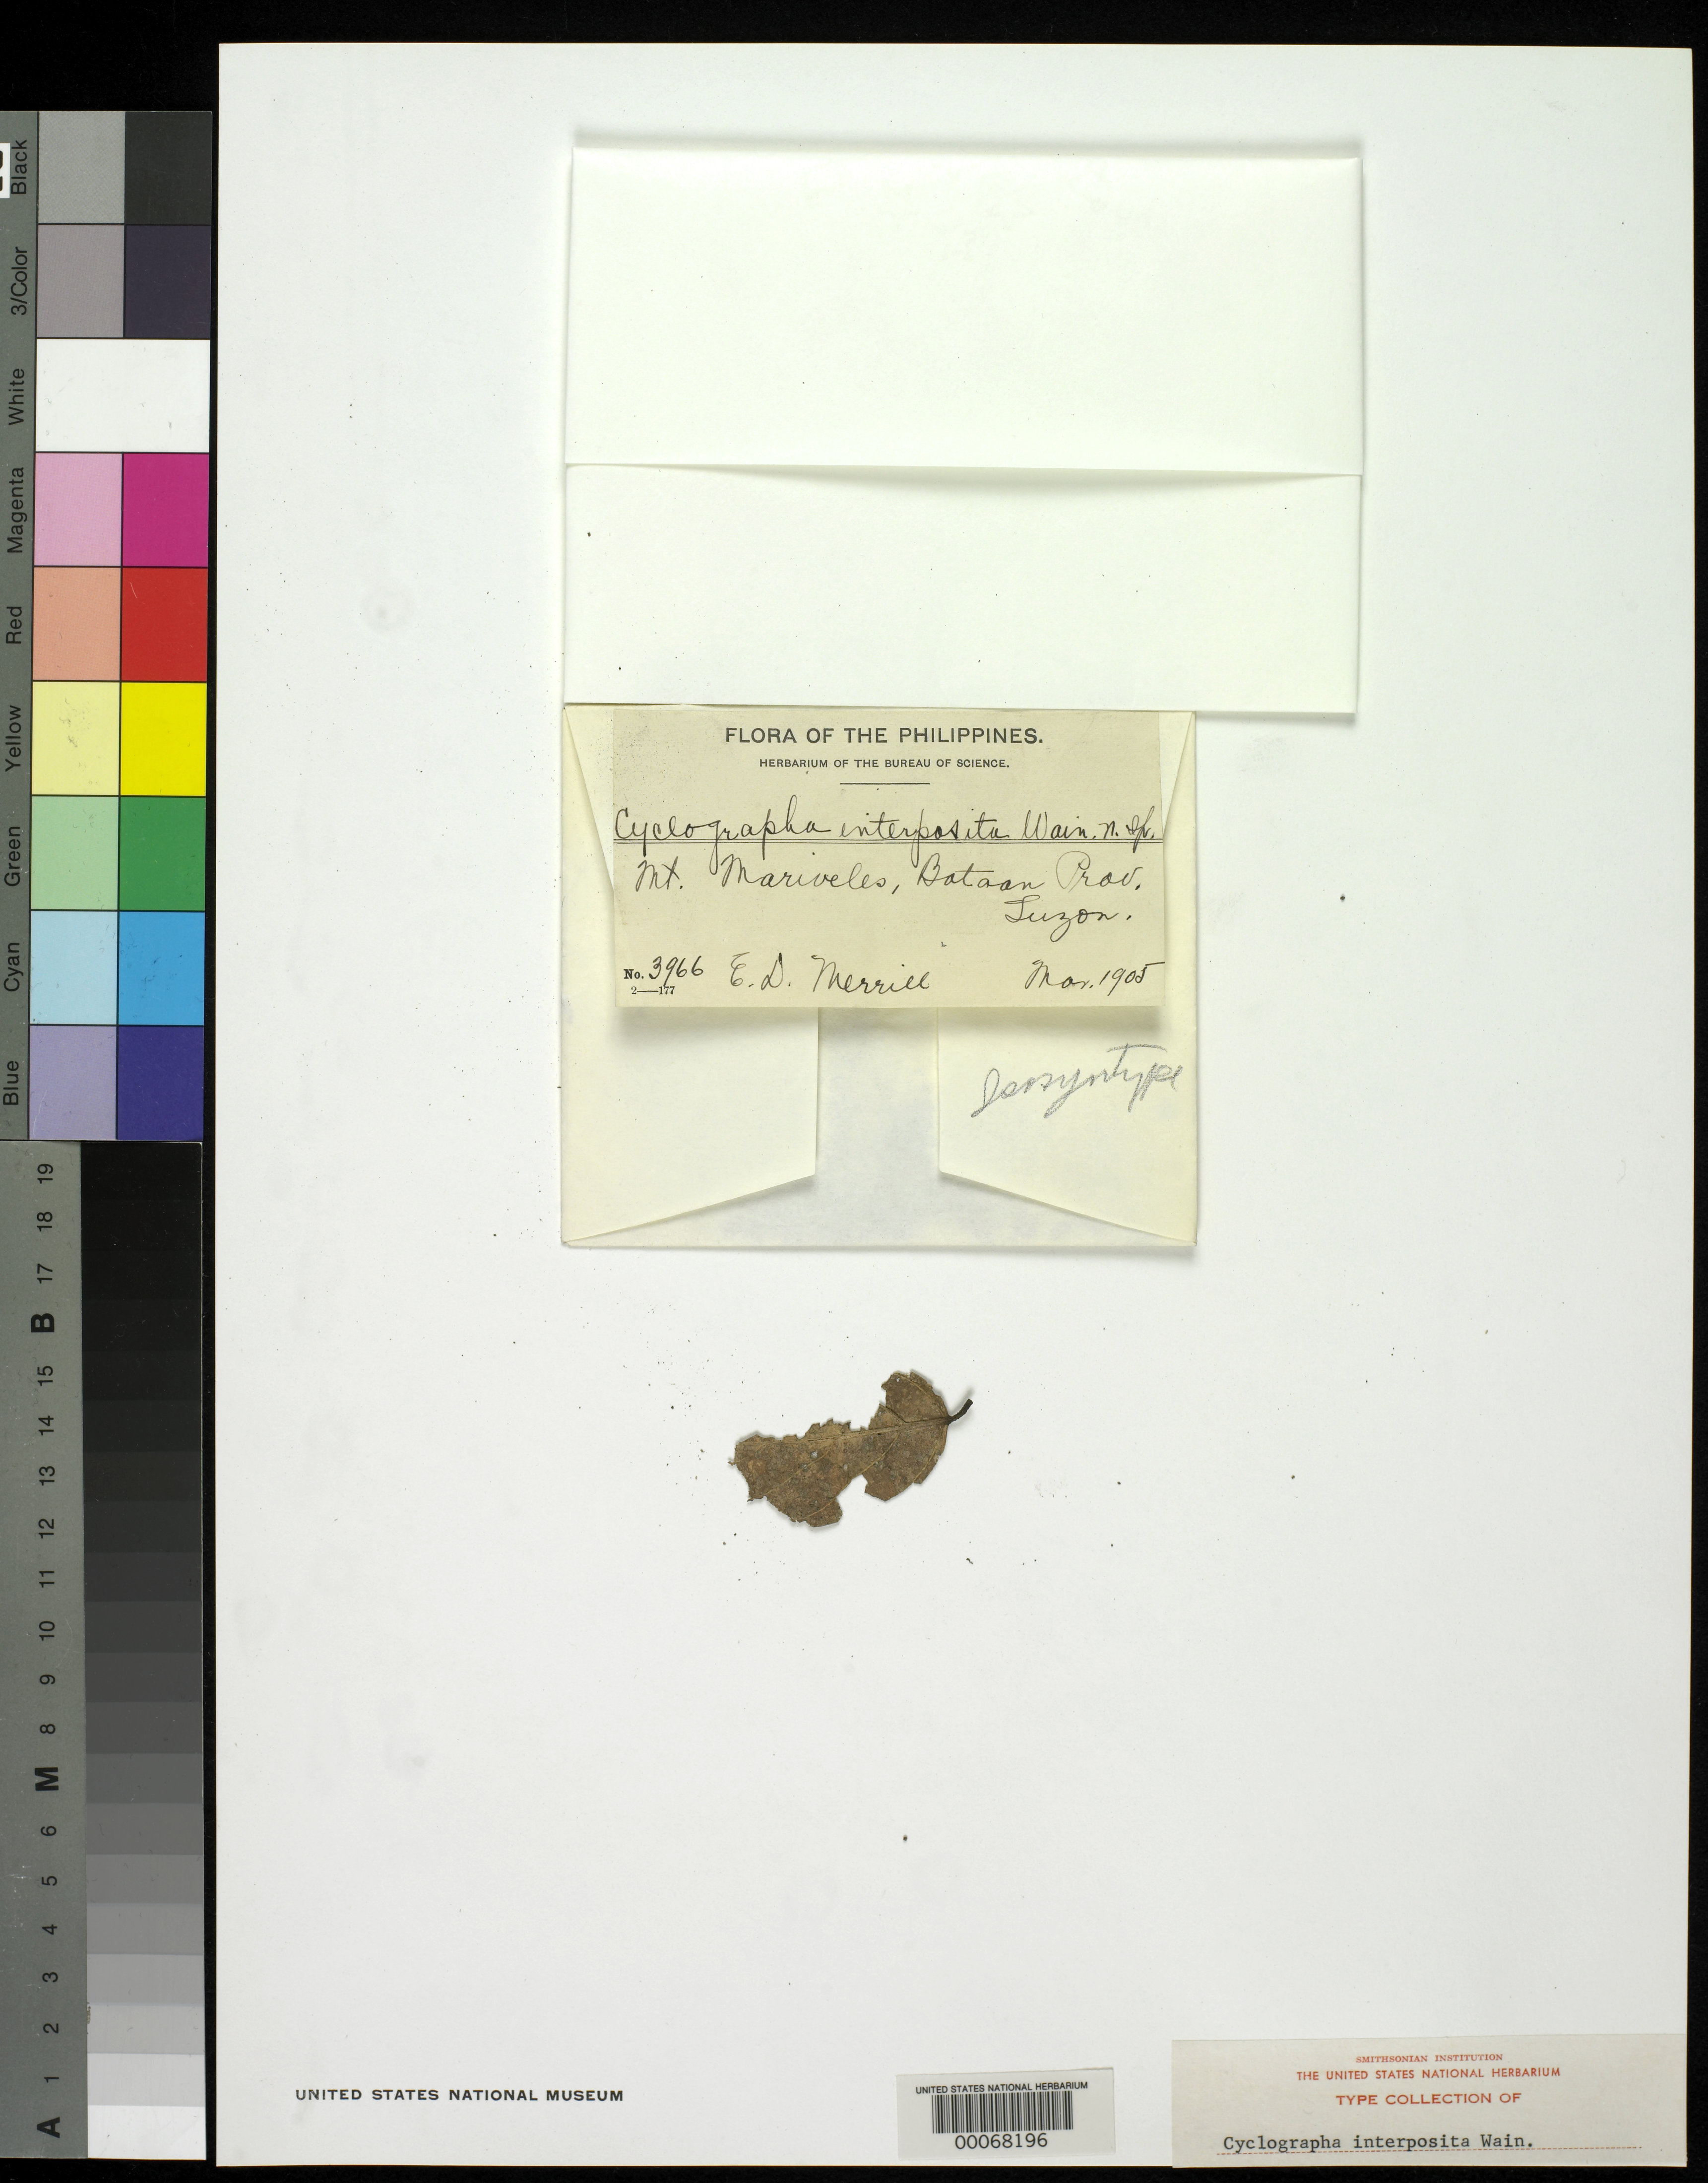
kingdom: Fungi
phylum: Ascomycota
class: Arthoniomycetes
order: Arthoniales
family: Arthoniaceae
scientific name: Cyclographa interposita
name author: Vain.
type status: Isosyntype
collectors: E. D. Merrill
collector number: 3966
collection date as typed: Mar 1905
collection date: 1905-03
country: Philippines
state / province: Central Luzon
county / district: Bataan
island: Luzon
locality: Mt. Mariveles, Battan Prov. Luzon